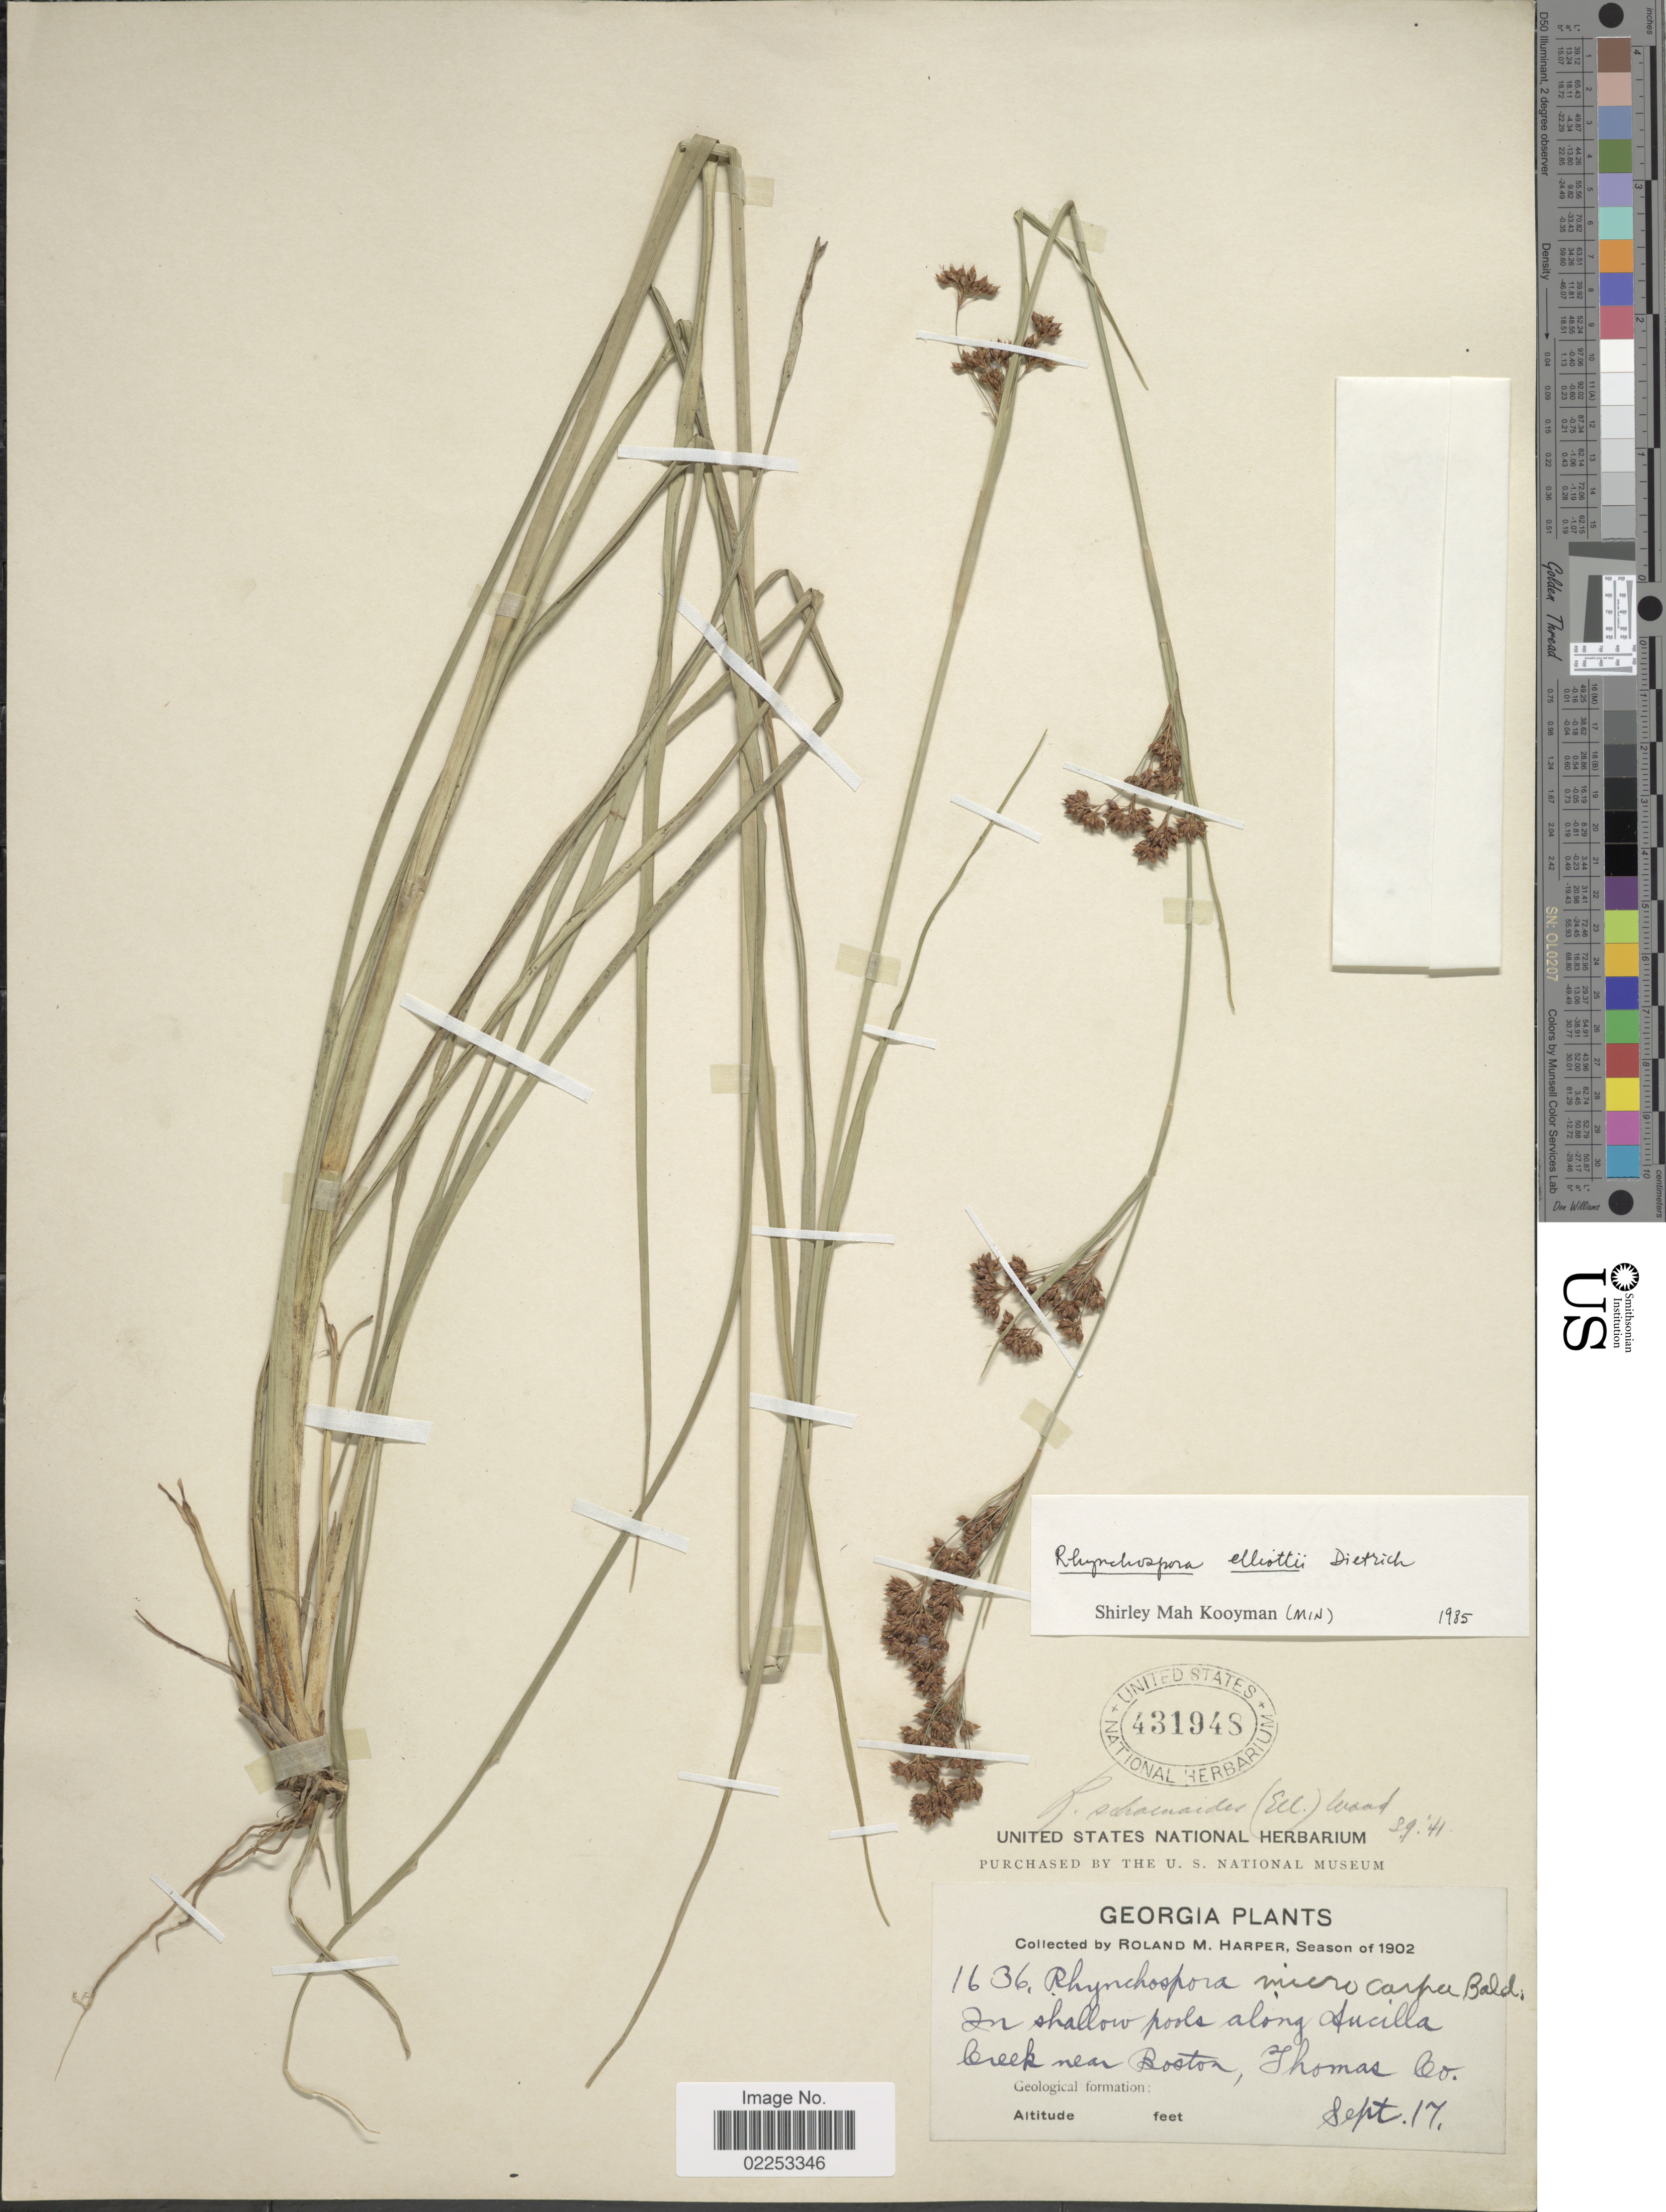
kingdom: Plantae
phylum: Tracheophyta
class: Liliopsida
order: Poales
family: Cyperaceae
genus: Rhynchospora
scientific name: Rhynchospora elliottii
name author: A. Dietr.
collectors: R. M. Harper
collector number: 1636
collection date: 1902-09-17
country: United States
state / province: Georgia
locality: In shallow pools along Ancilla Creek near Boston, Thomas Co, Geological formation:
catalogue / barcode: US 431948